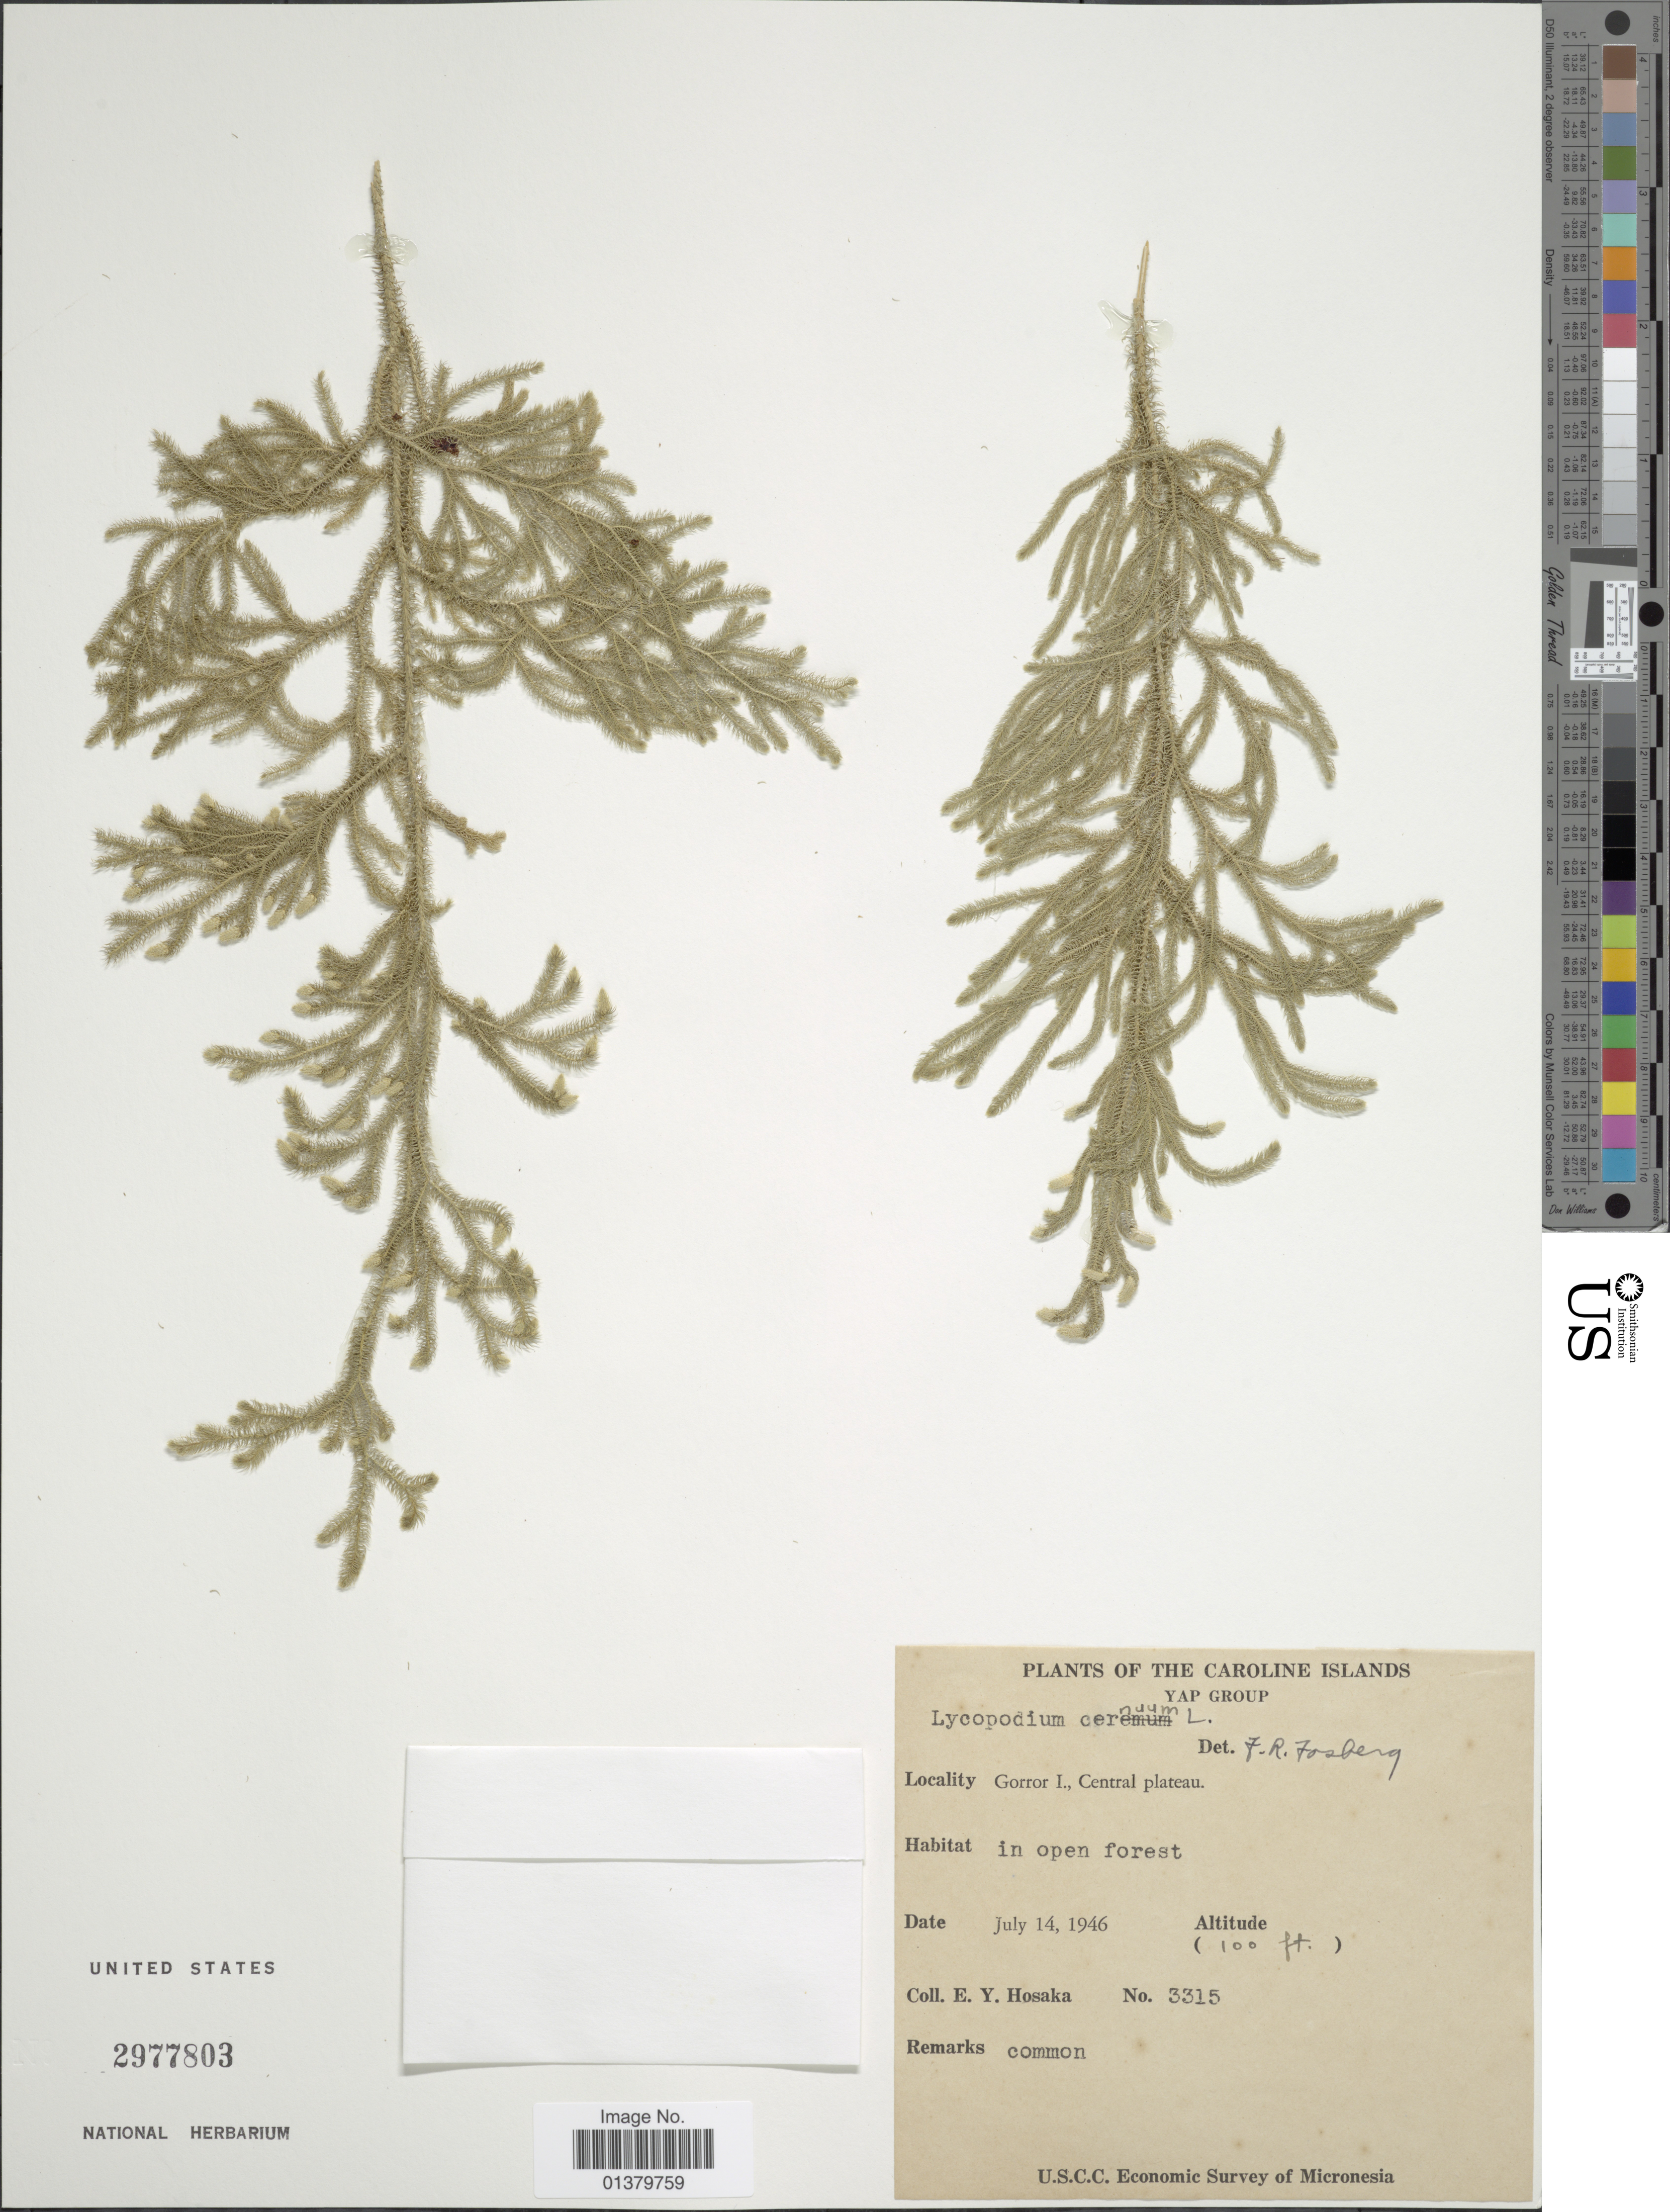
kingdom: Plantae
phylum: Tracheophyta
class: Lycopodiopsida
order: Lycopodiales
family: Lycopodiaceae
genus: Palhinhaea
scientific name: Palhinhaea cernua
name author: (L.) Vasc. & Franco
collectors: E. Y. Hosaka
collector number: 3315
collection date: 1946-07-14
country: Micronesia, Federated States of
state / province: Yap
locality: The Caroline Islands, Yap Group, Gorror I., Central plateau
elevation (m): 305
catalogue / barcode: US 2977803